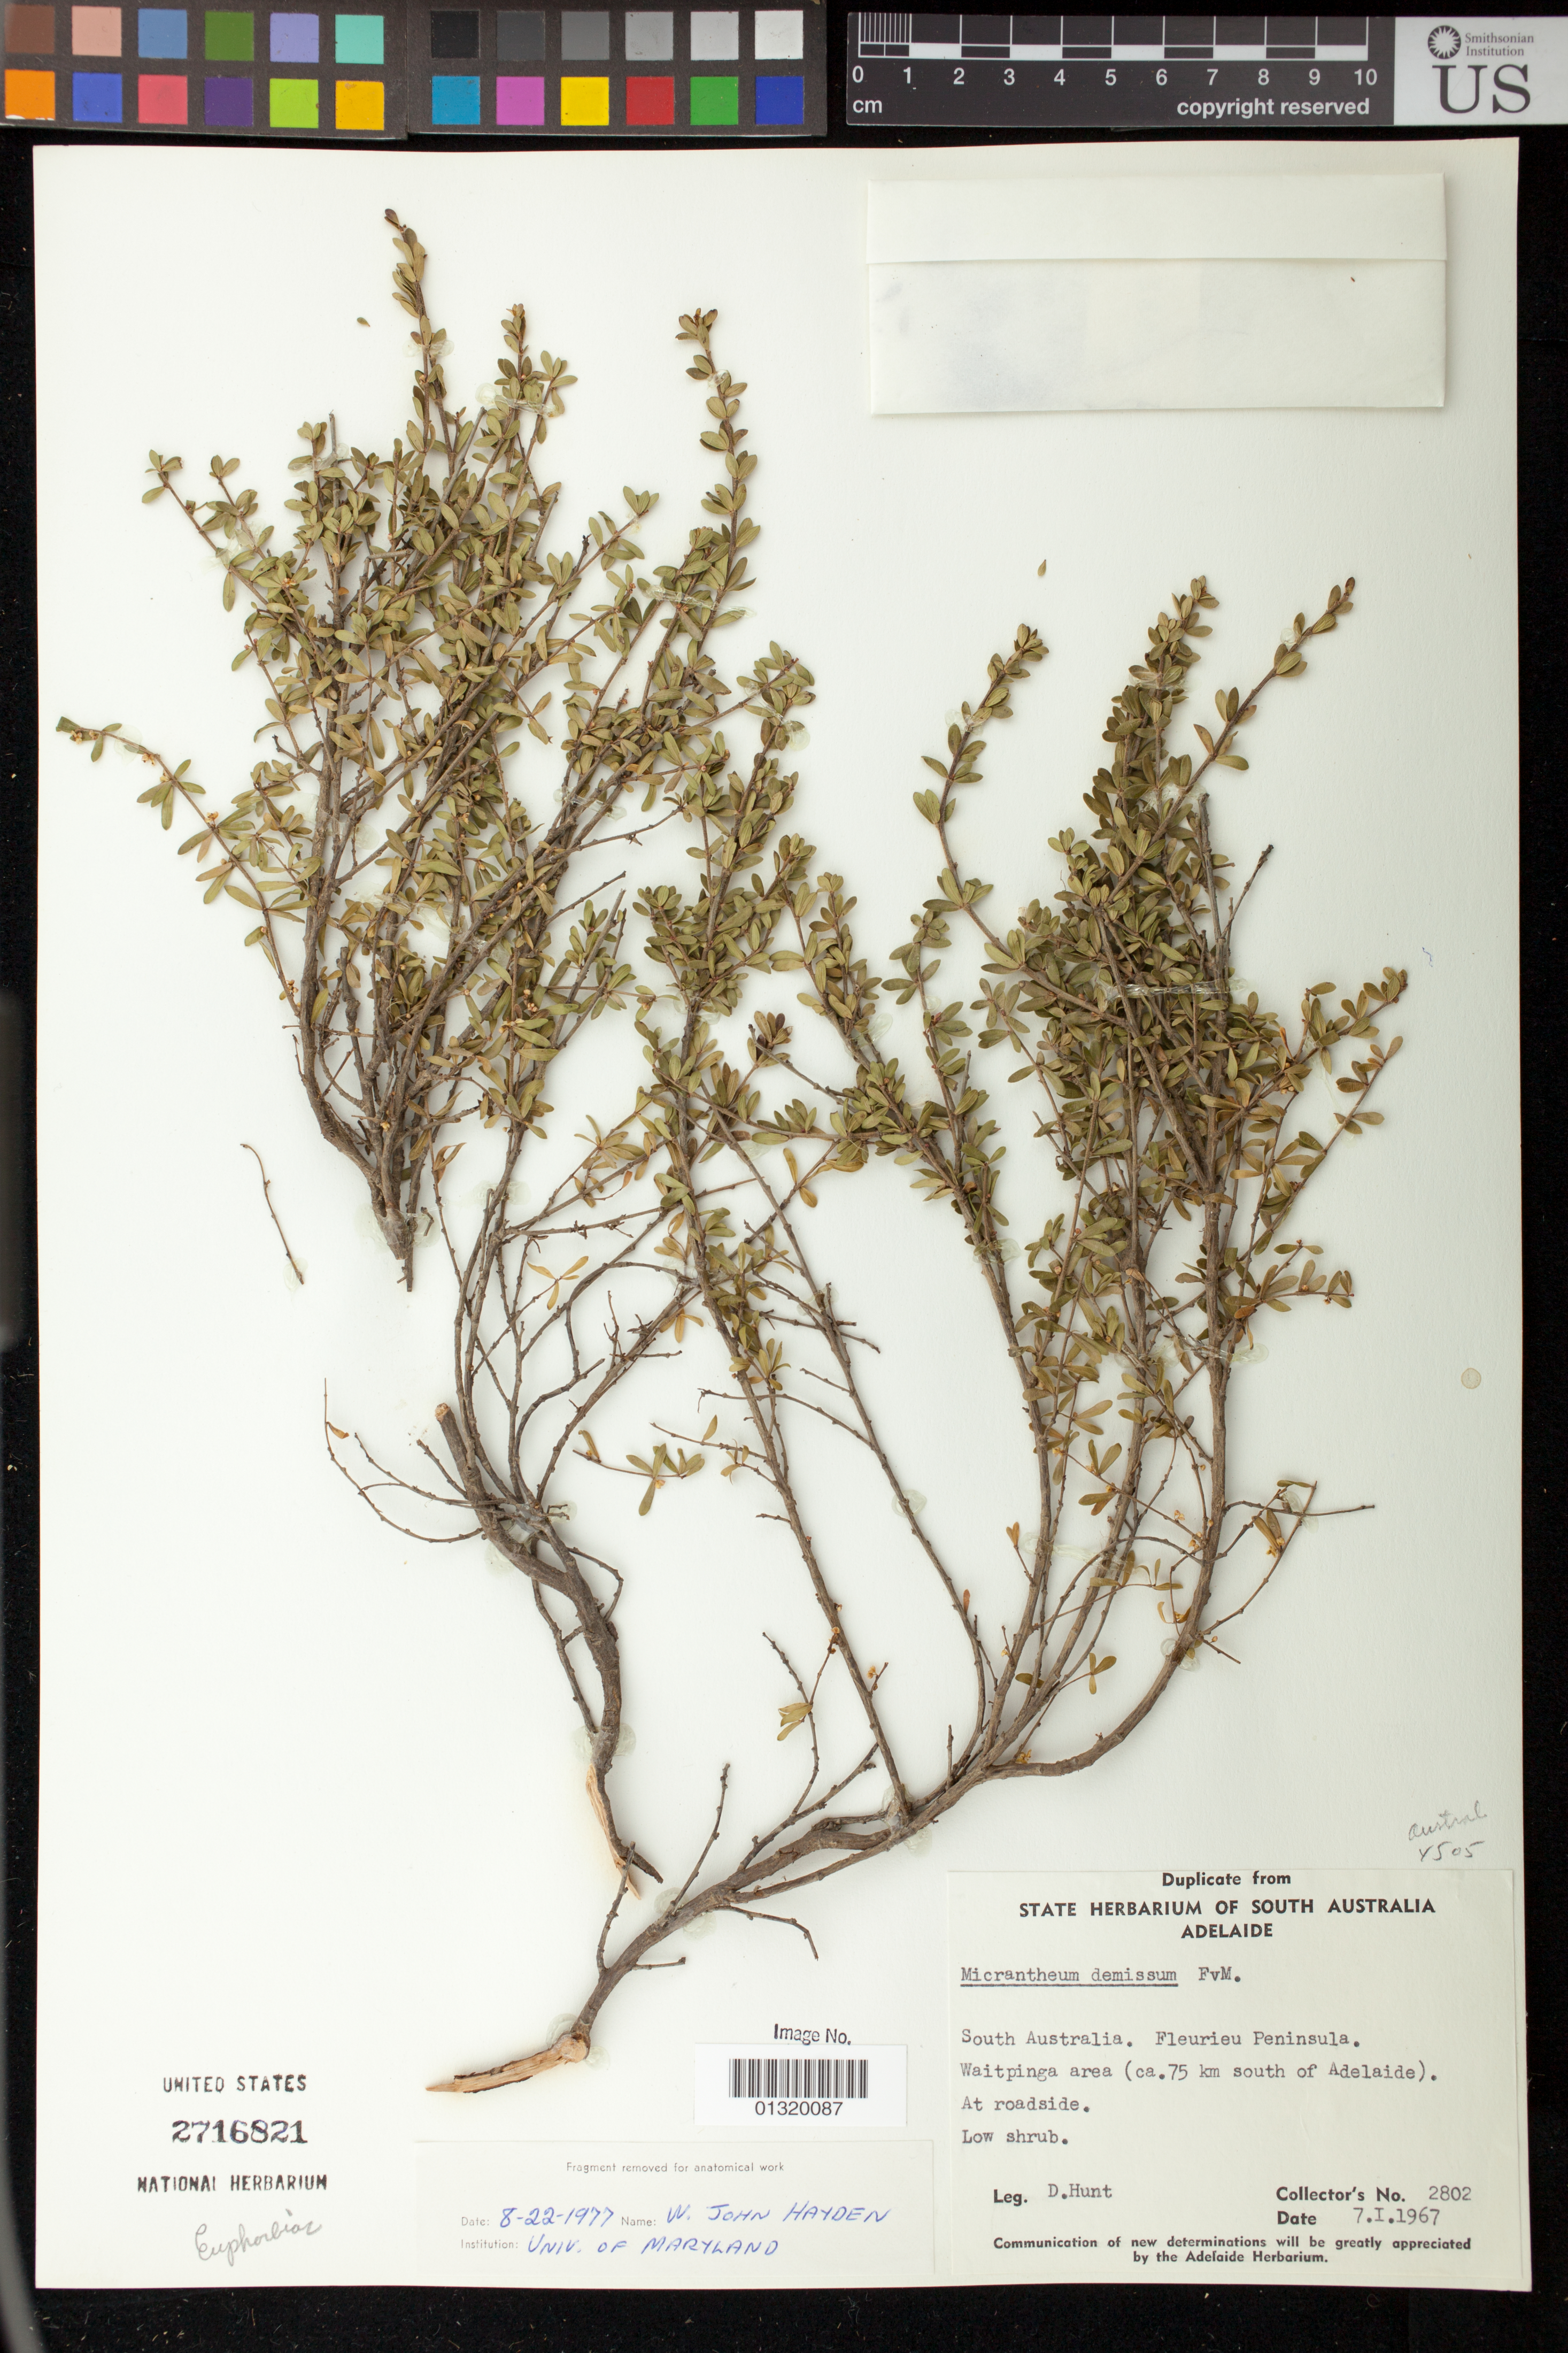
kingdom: Plantae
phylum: Tracheophyta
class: Magnoliopsida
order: Malpighiales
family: Picrodendraceae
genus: Micrantheum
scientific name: Micrantheum demissum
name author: F. Muell.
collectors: D. R. Hunt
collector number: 2802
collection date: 1967-01-07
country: Australia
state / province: South Australia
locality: Fleurieu Peninsula. Waitpinga area (ca. 75 km south of Adelaide).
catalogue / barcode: US 2716821